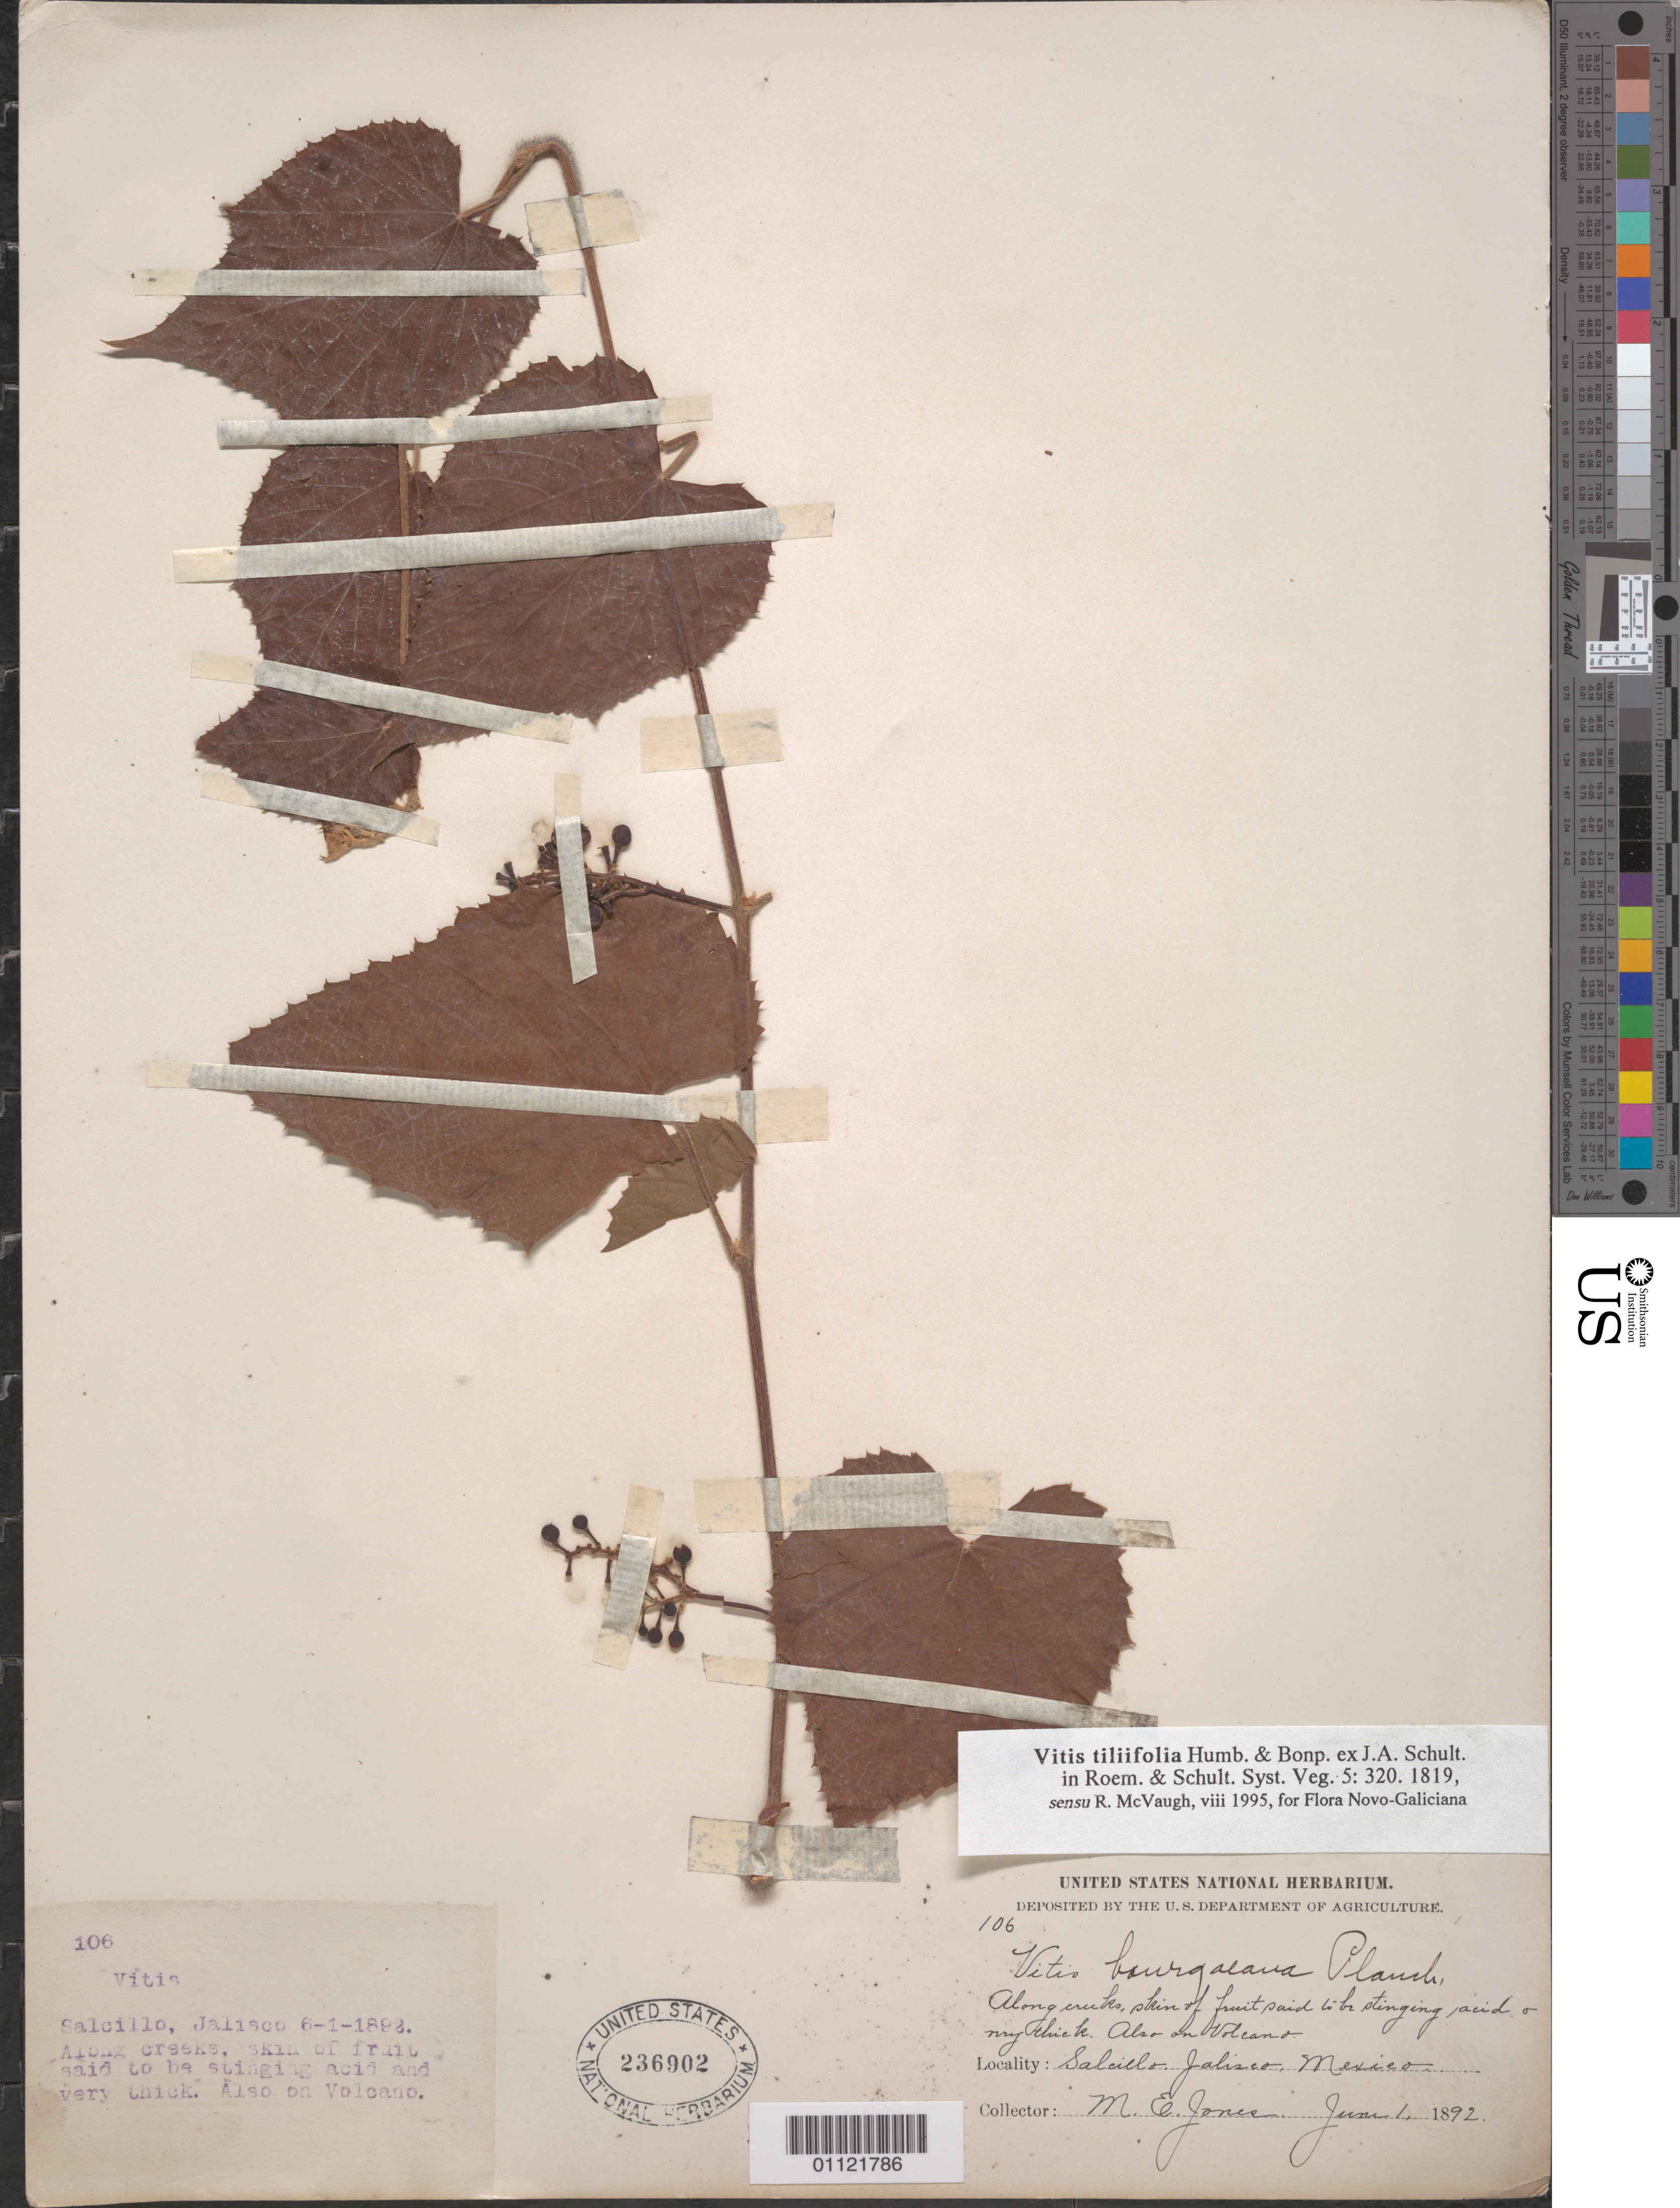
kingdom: Plantae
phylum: Tracheophyta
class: Magnoliopsida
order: Vitales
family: Vitaceae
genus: Vitis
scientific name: Vitis tiliifolia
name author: Humb. & Bonpl. ex Schult.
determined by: McVaugh, R.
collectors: M. E. Jones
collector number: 106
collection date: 1892-06-01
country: Mexico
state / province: Jalisco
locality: Salcielo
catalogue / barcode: US 236902